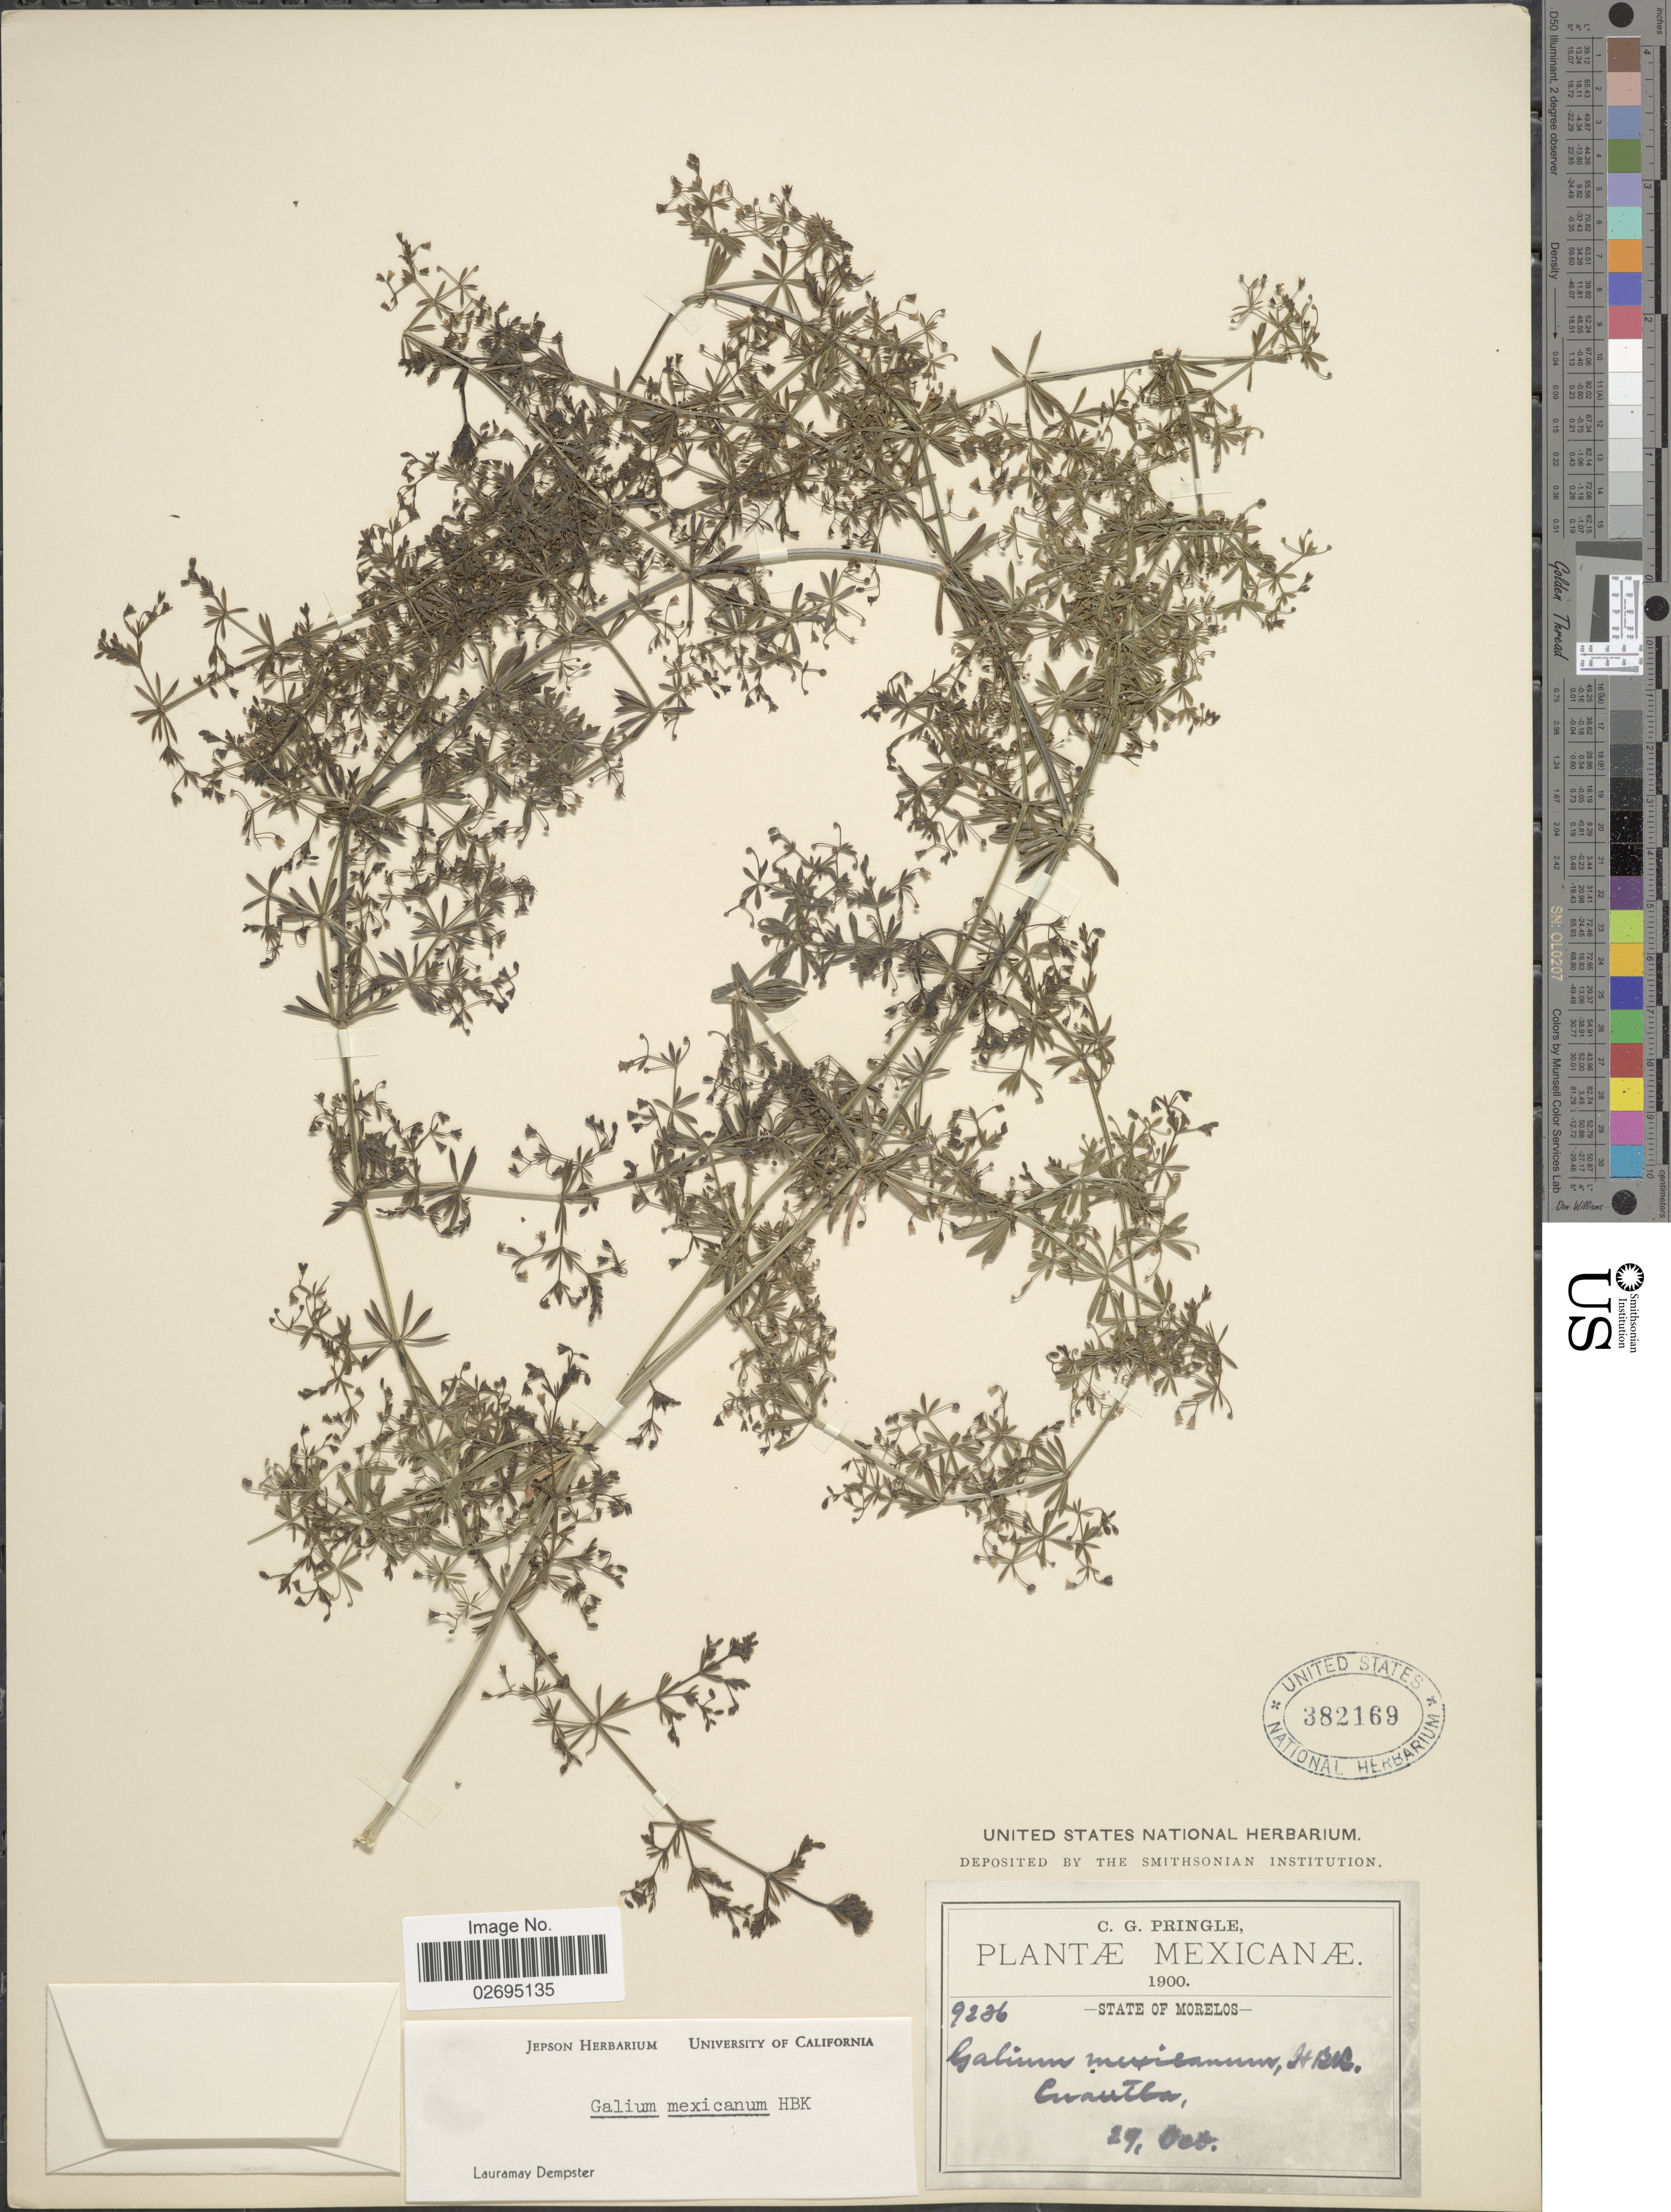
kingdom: Plantae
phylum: Tracheophyta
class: Magnoliopsida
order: Gentianales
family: Rubiaceae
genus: Galium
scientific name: Galium mexicanum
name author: Kunth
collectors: C. G. Pringle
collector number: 9236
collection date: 1900-10-29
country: Mexico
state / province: Morelos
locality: Cuautla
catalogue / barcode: US 382169